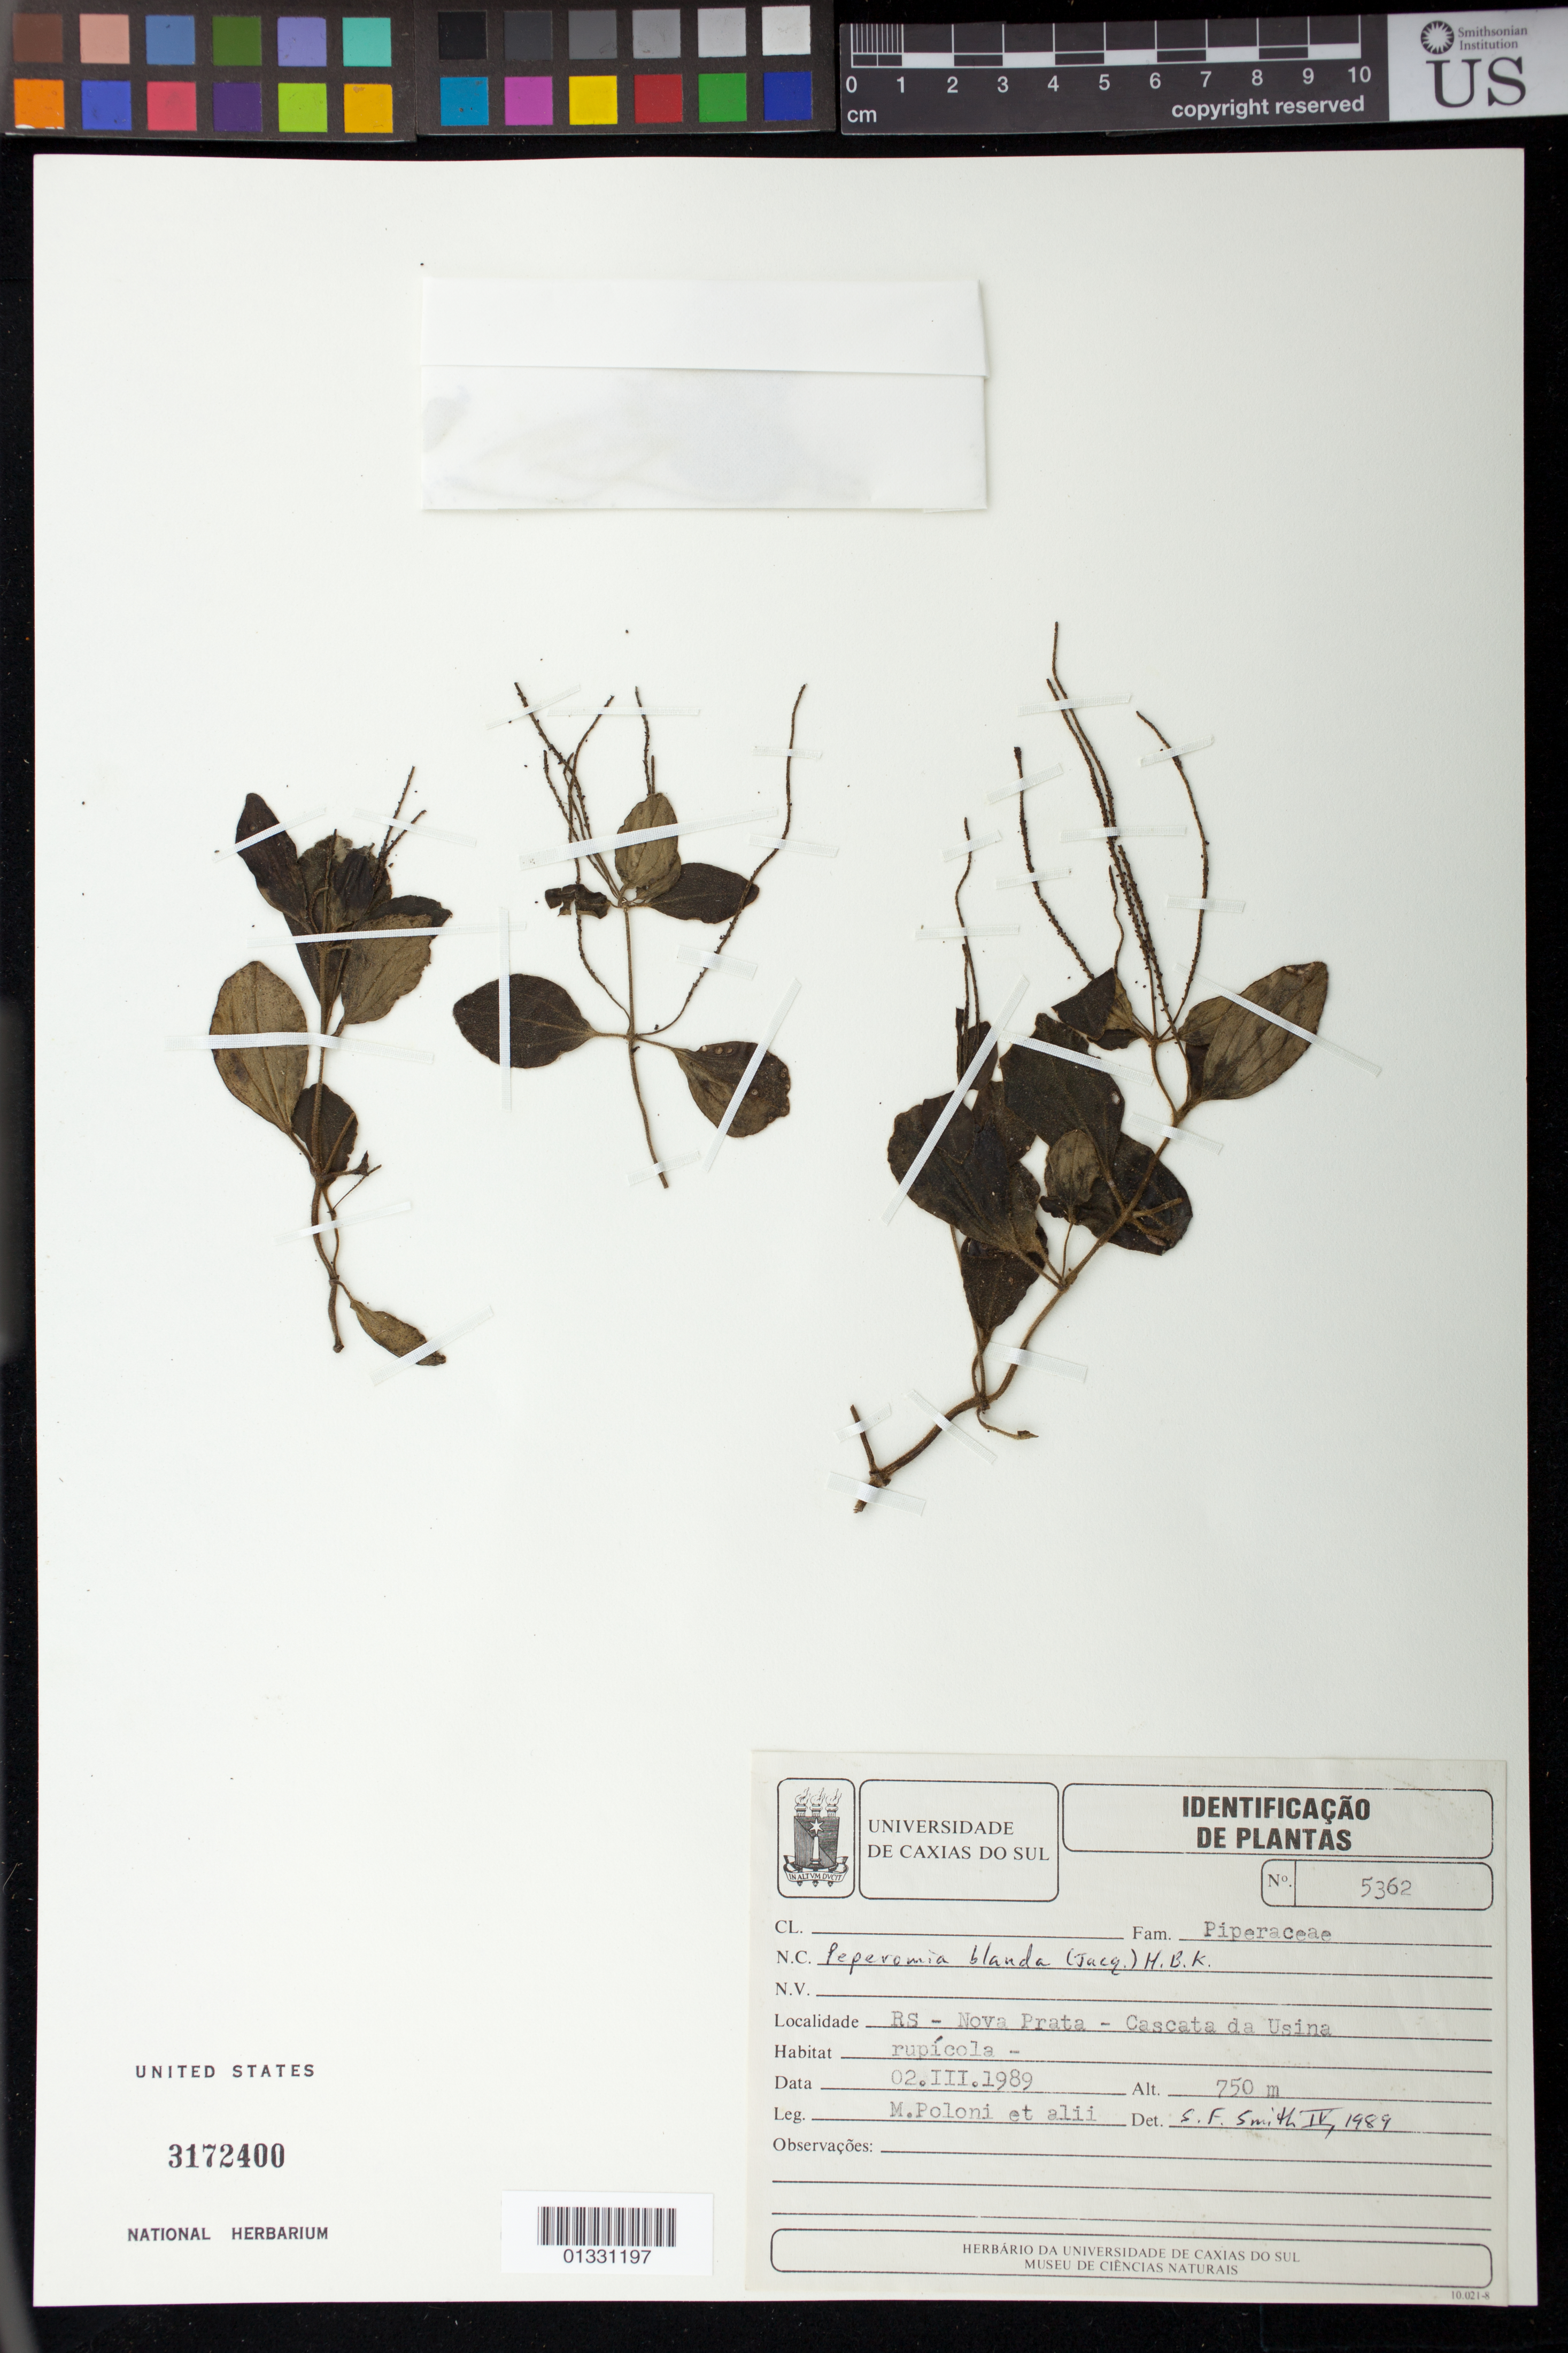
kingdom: Plantae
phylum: Tracheophyta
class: Magnoliopsida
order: Piperales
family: Piperaceae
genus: Peperomia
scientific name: Peperomia blanda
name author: (Jacq.) Kunth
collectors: M. Poloni et al.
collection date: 1989-03-02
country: Brazil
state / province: Rio Grande do Sul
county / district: Nova Prata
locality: Cascata da Usina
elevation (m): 750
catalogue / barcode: US 3172400